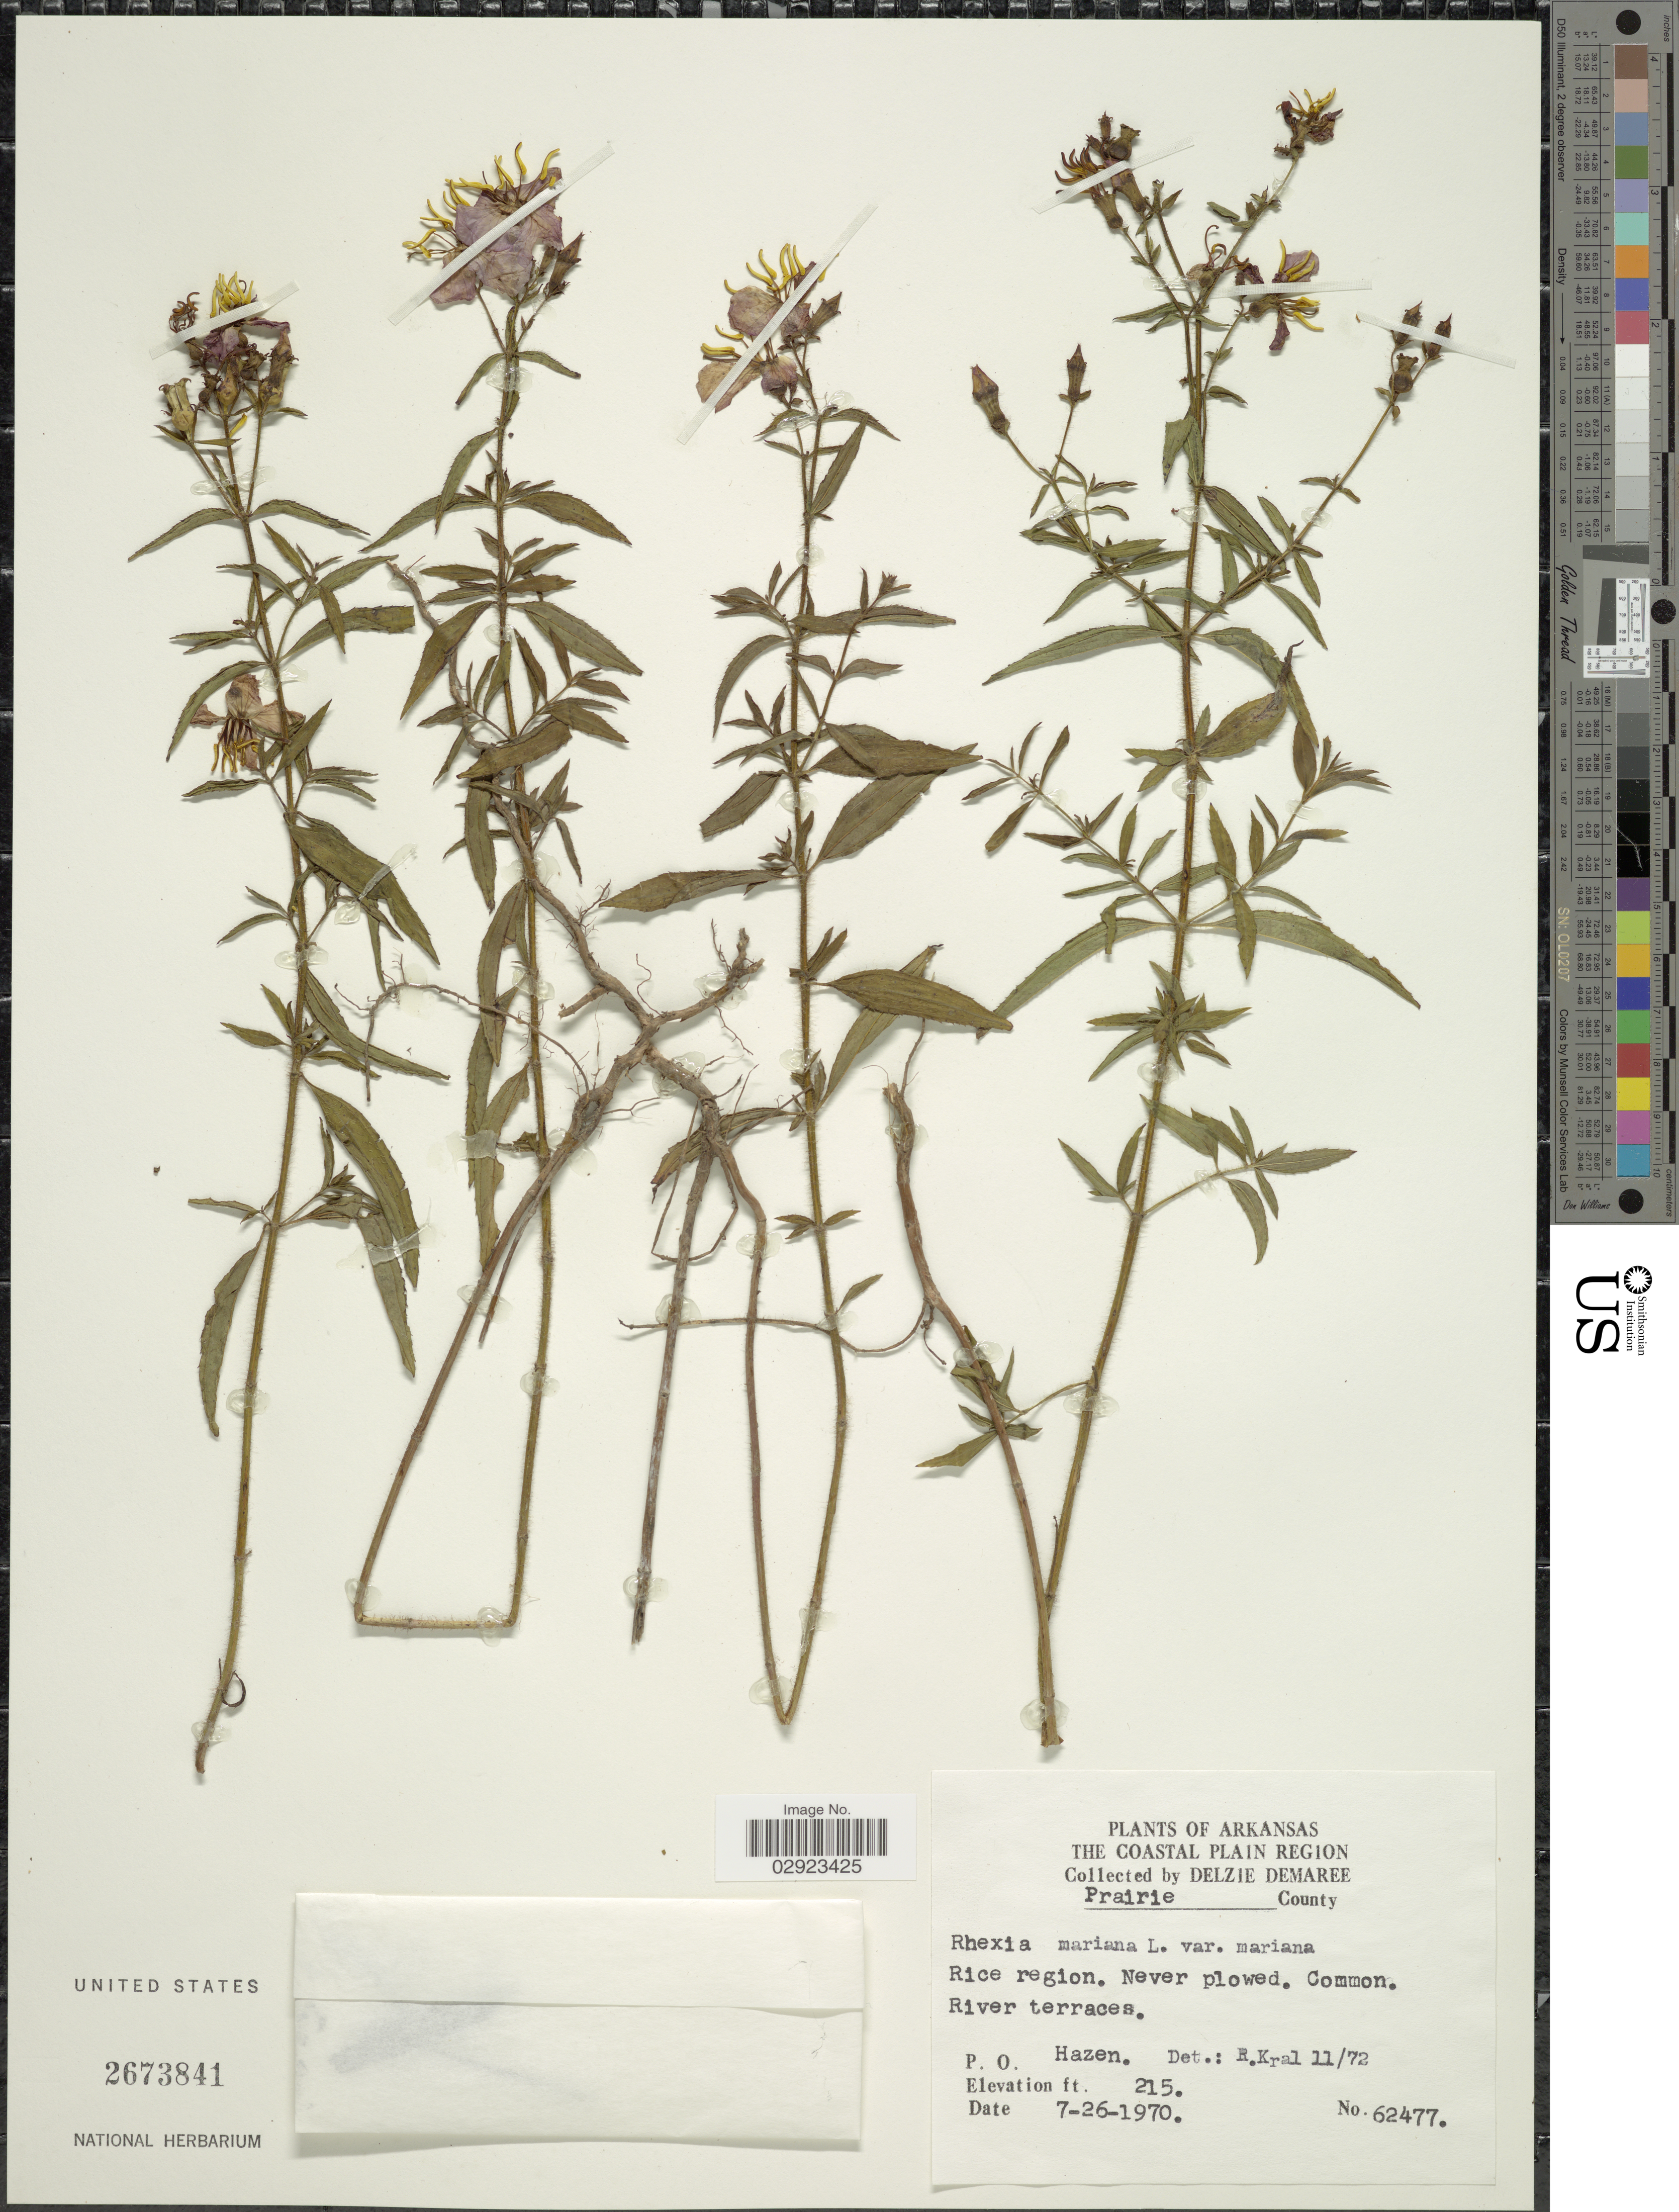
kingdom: Plantae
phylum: Tracheophyta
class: Magnoliopsida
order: Myrtales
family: Melastomataceae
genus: Rhexia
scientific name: Rhexia mariana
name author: L.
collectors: D. Damaree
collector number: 62477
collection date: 1970-07-26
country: United States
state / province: Arkansas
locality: The Coastal Plain Region, Prairie County, Rice region., P.O. Hazen.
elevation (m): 66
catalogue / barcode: US 2673841